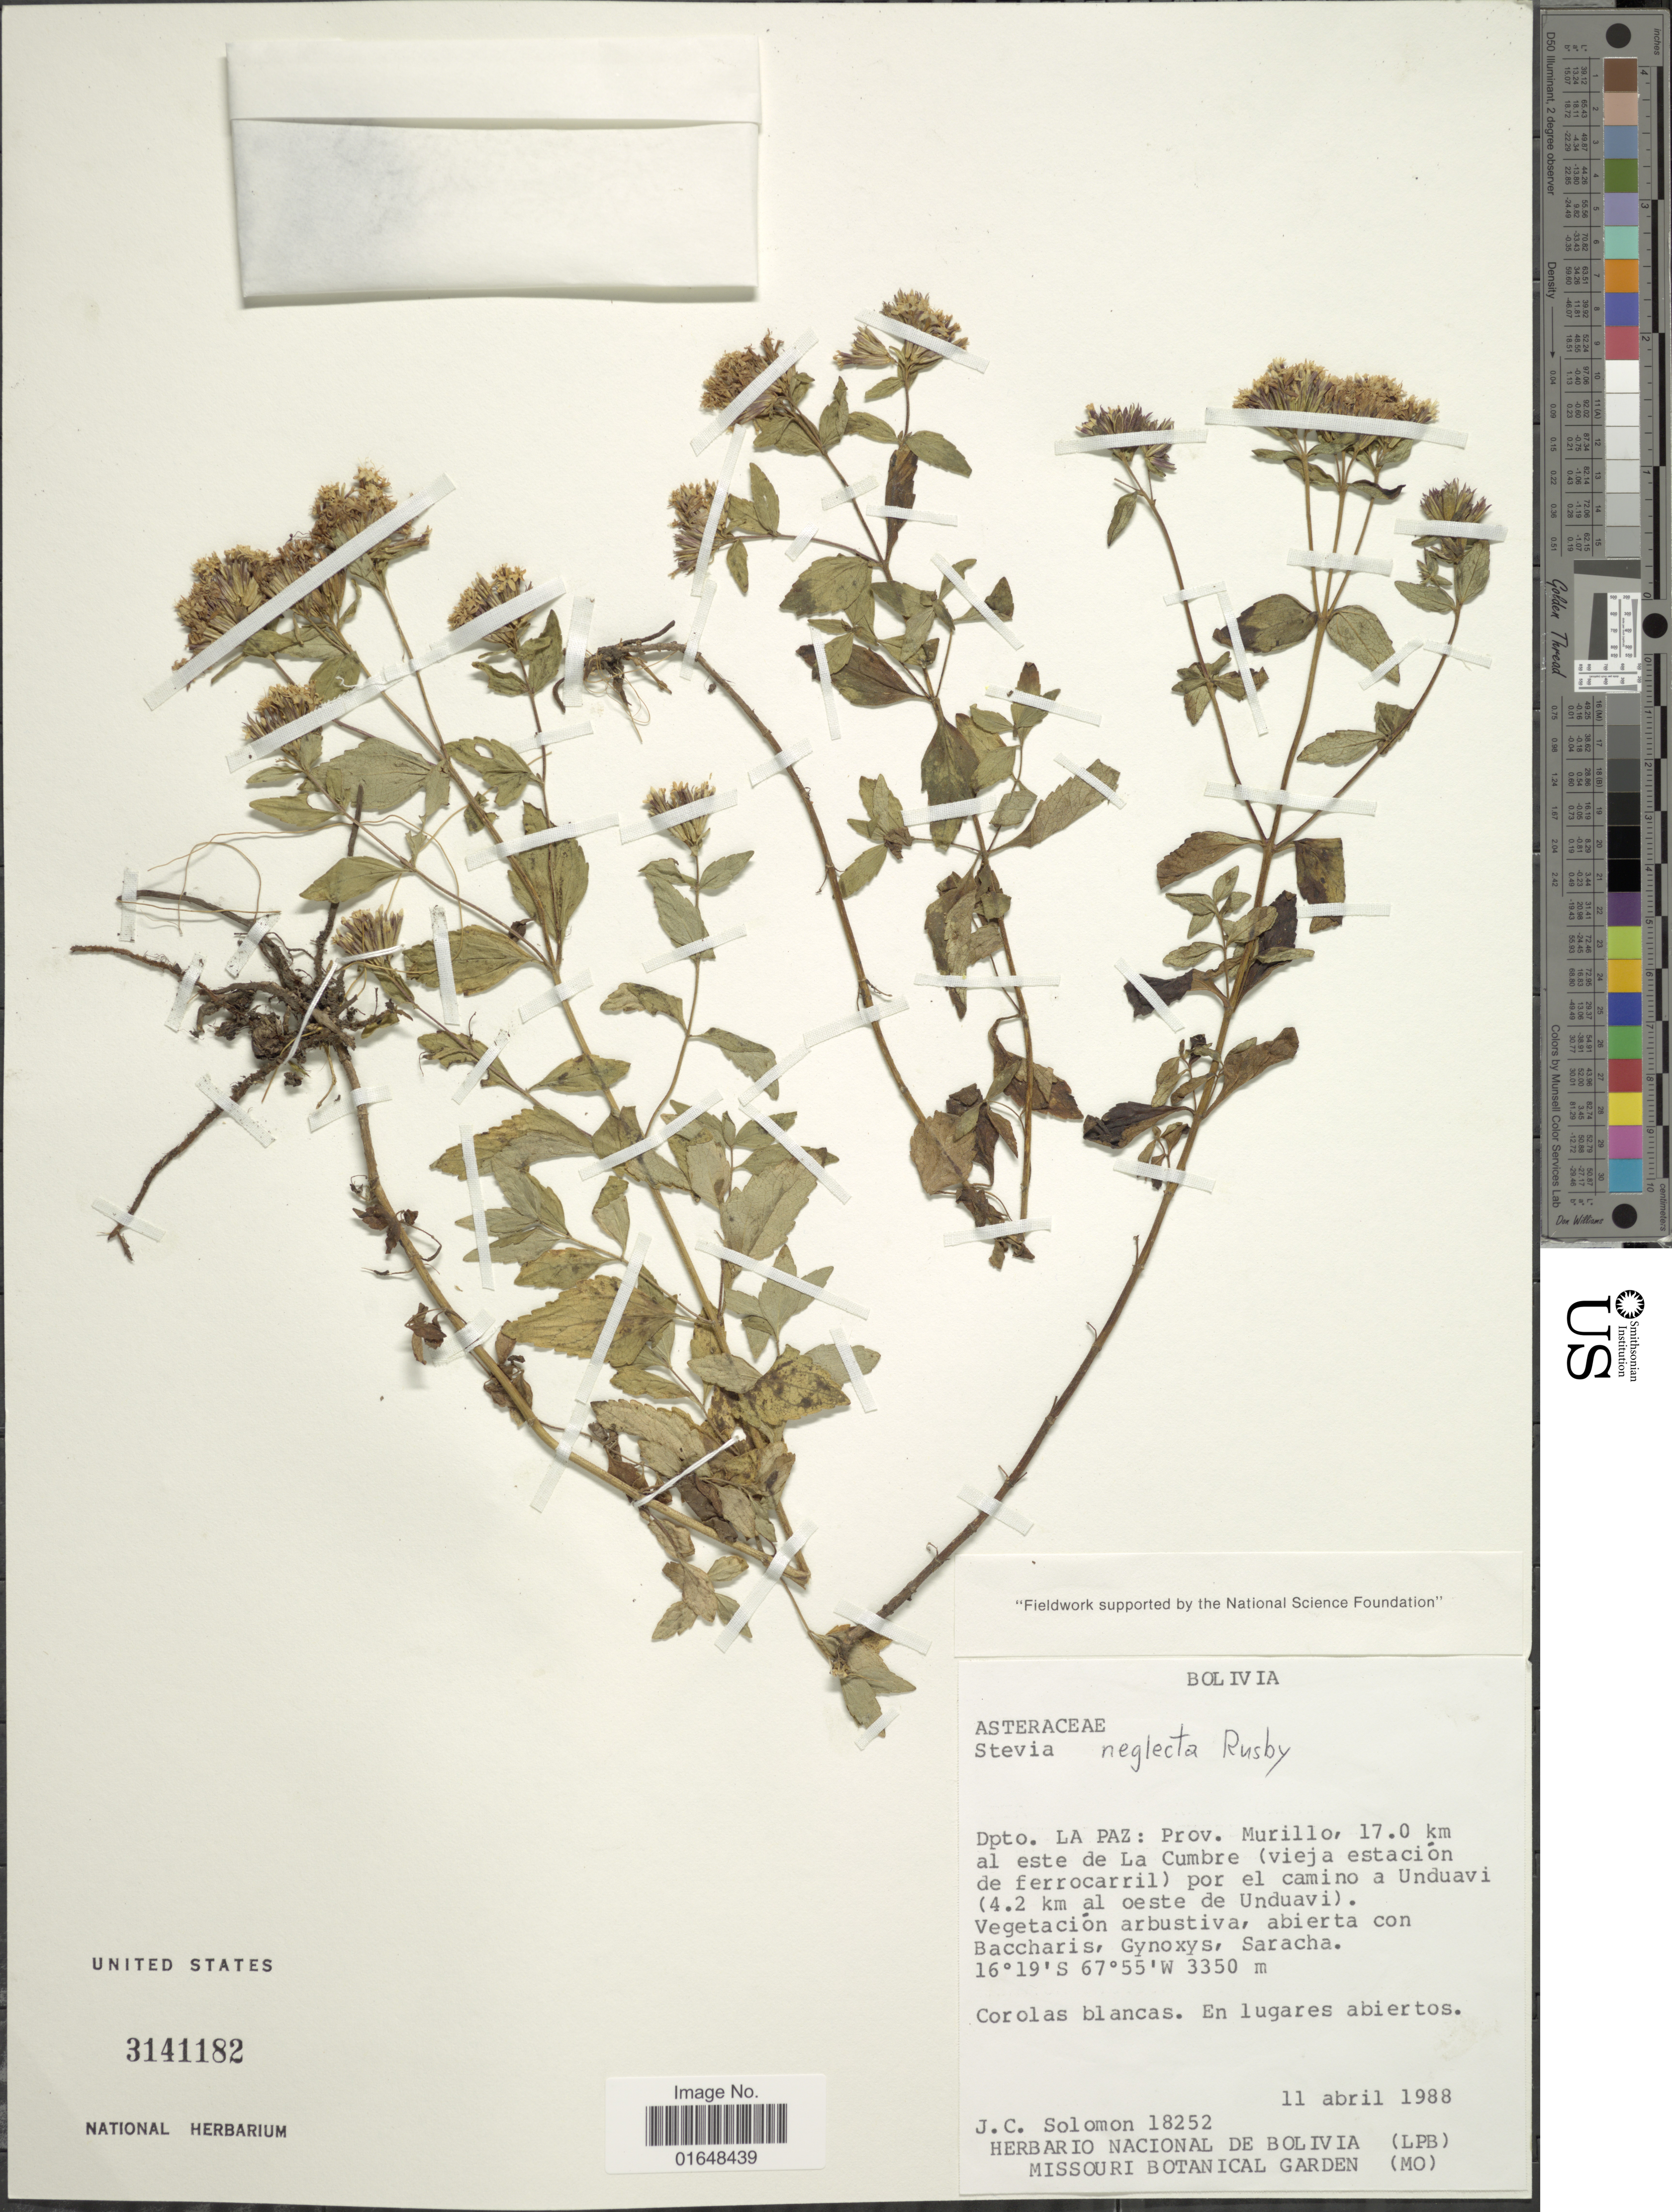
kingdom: Plantae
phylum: Tracheophyta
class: Magnoliopsida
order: Asterales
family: Asteraceae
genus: Stevia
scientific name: Stevia neglecta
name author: Rusby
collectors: J. C. Solomon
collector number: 18252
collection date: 1988-04-11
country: Bolivia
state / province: La Paz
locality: Dpto. La Paz: Prov. Murillo, 17.0 km al este de La Cumbre (veja estación de ferrocarril) por el camino a Unduavi (4.2 km al oeste de Unduavi)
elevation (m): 3350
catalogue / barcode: US 3141182